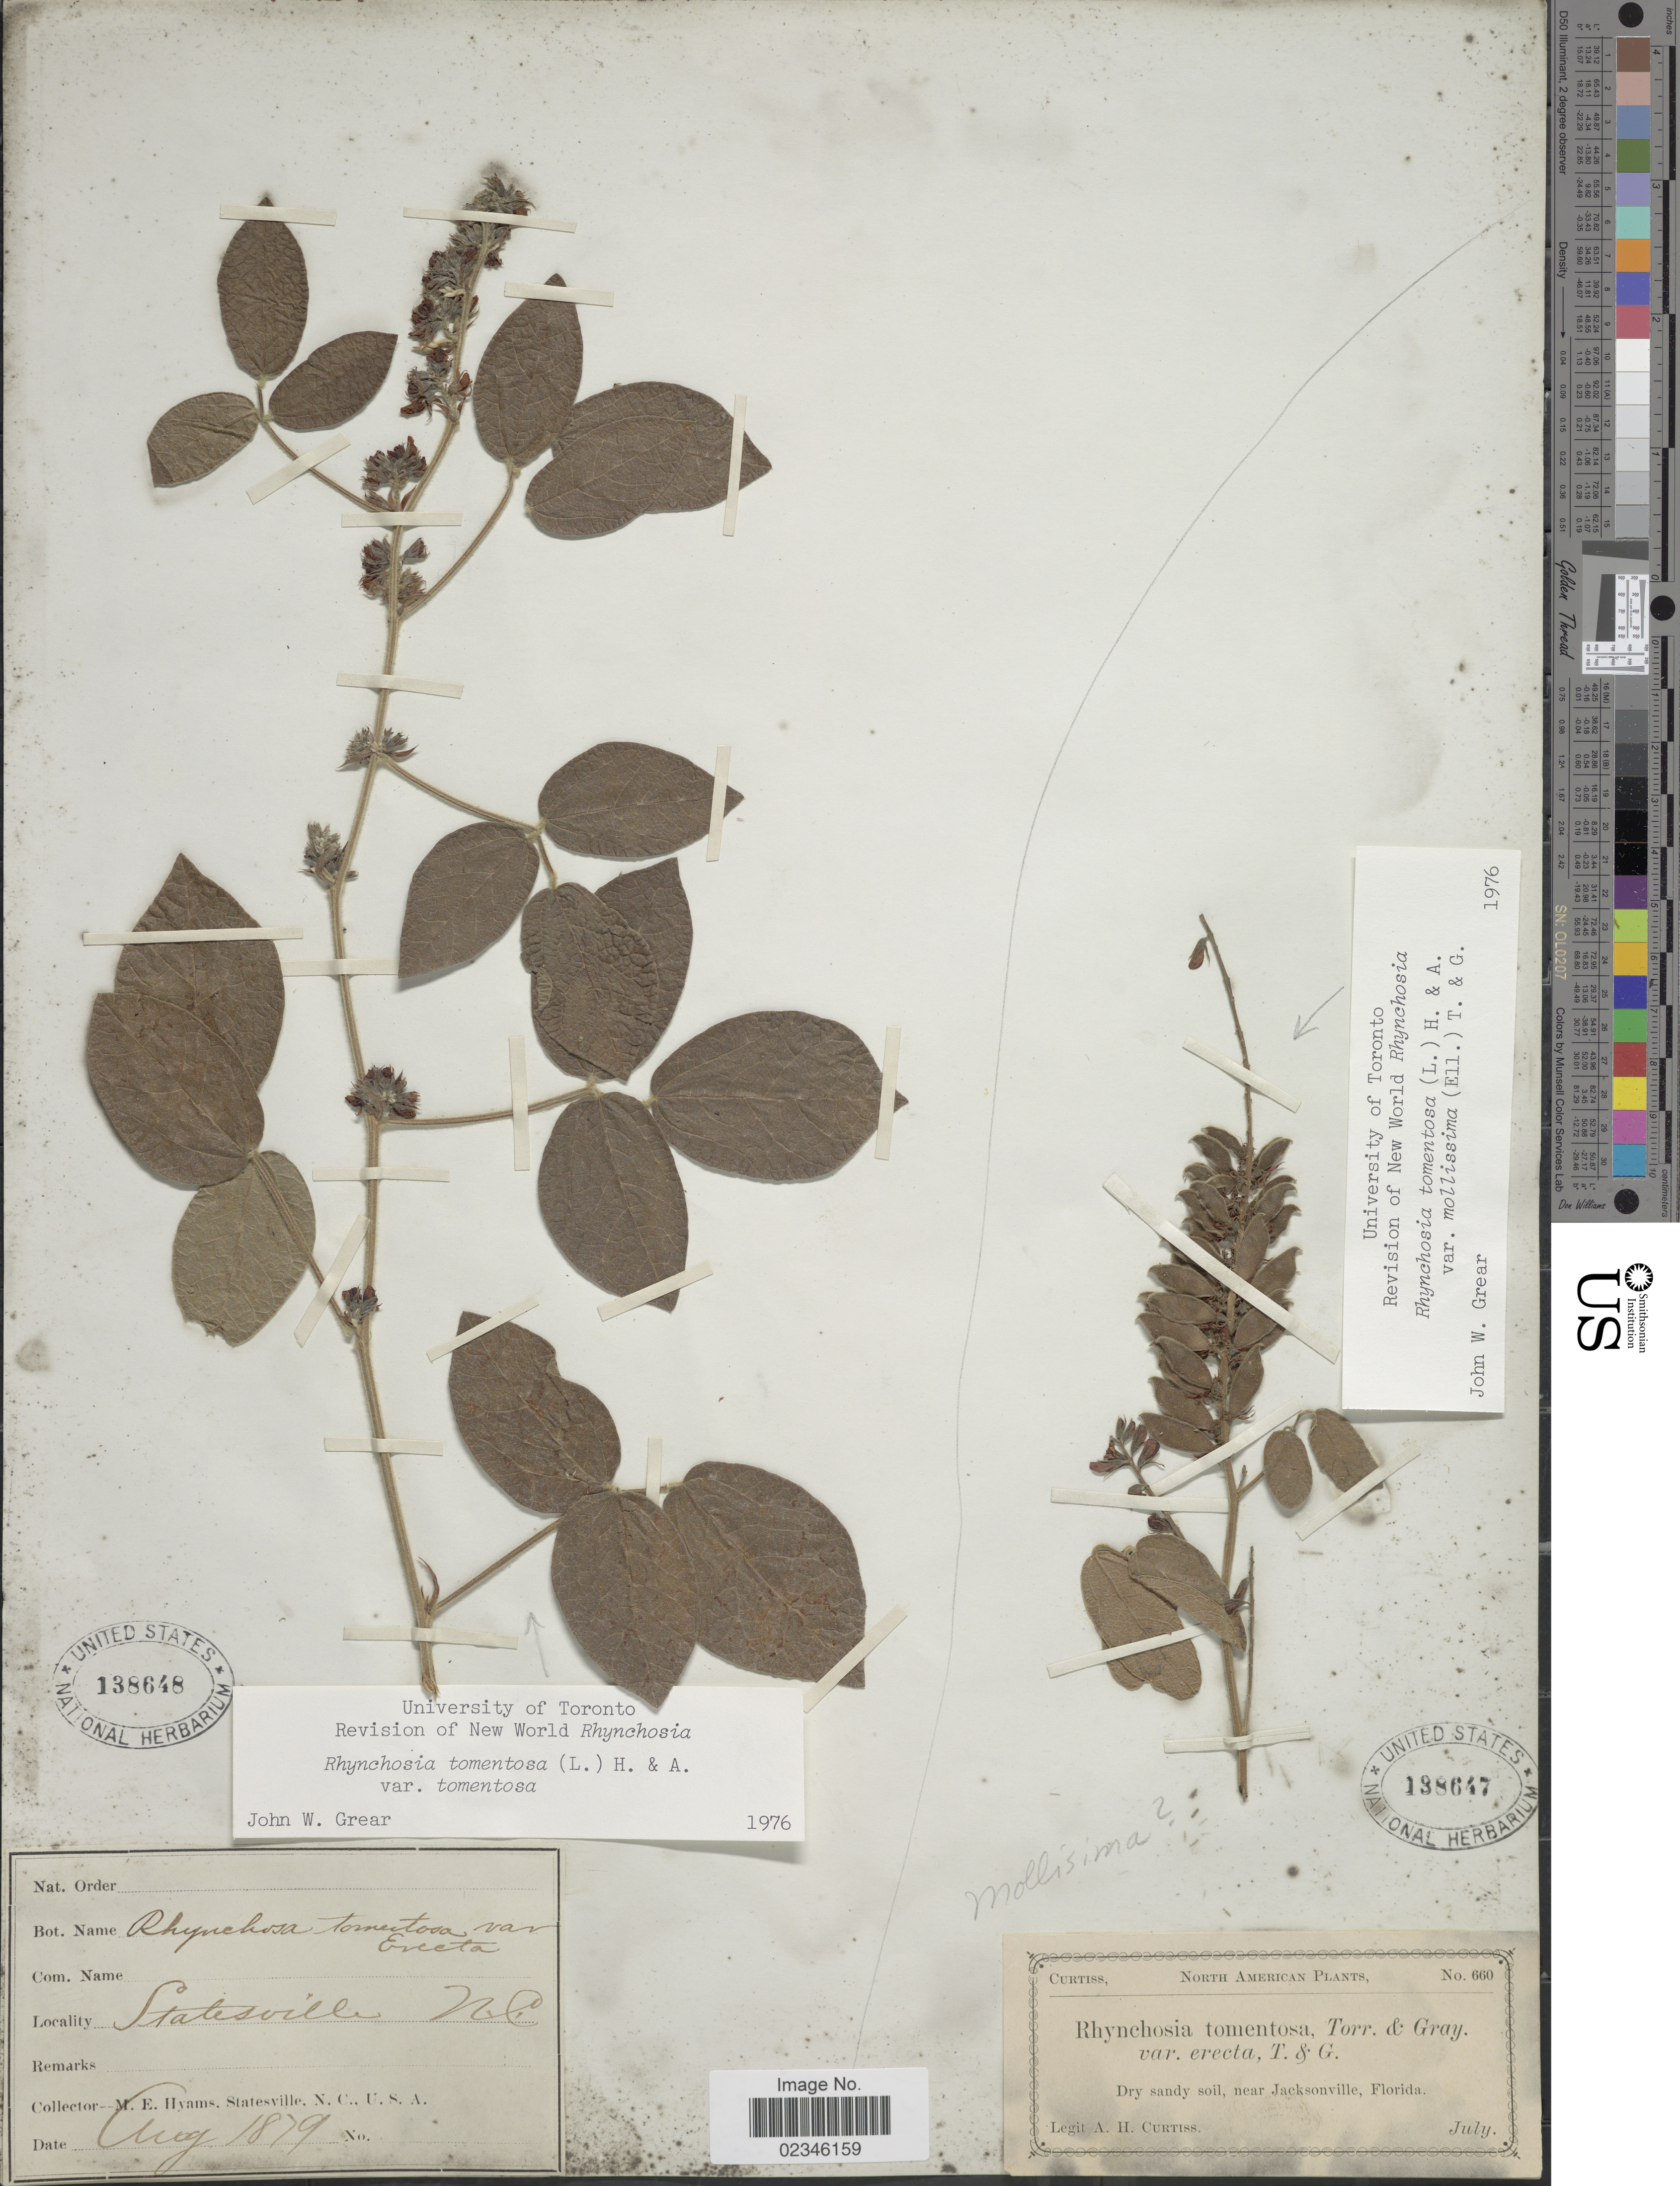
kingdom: Plantae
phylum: Tracheophyta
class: Magnoliopsida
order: Fabales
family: Fabaceae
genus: Rhynchosia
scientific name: Rhynchosia tomentosa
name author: (L.) Hook. & Arn.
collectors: A. H. Curtiss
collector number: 660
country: United States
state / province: Florida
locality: Dry sandy soil, near Jacksonville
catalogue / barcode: US 138647-2